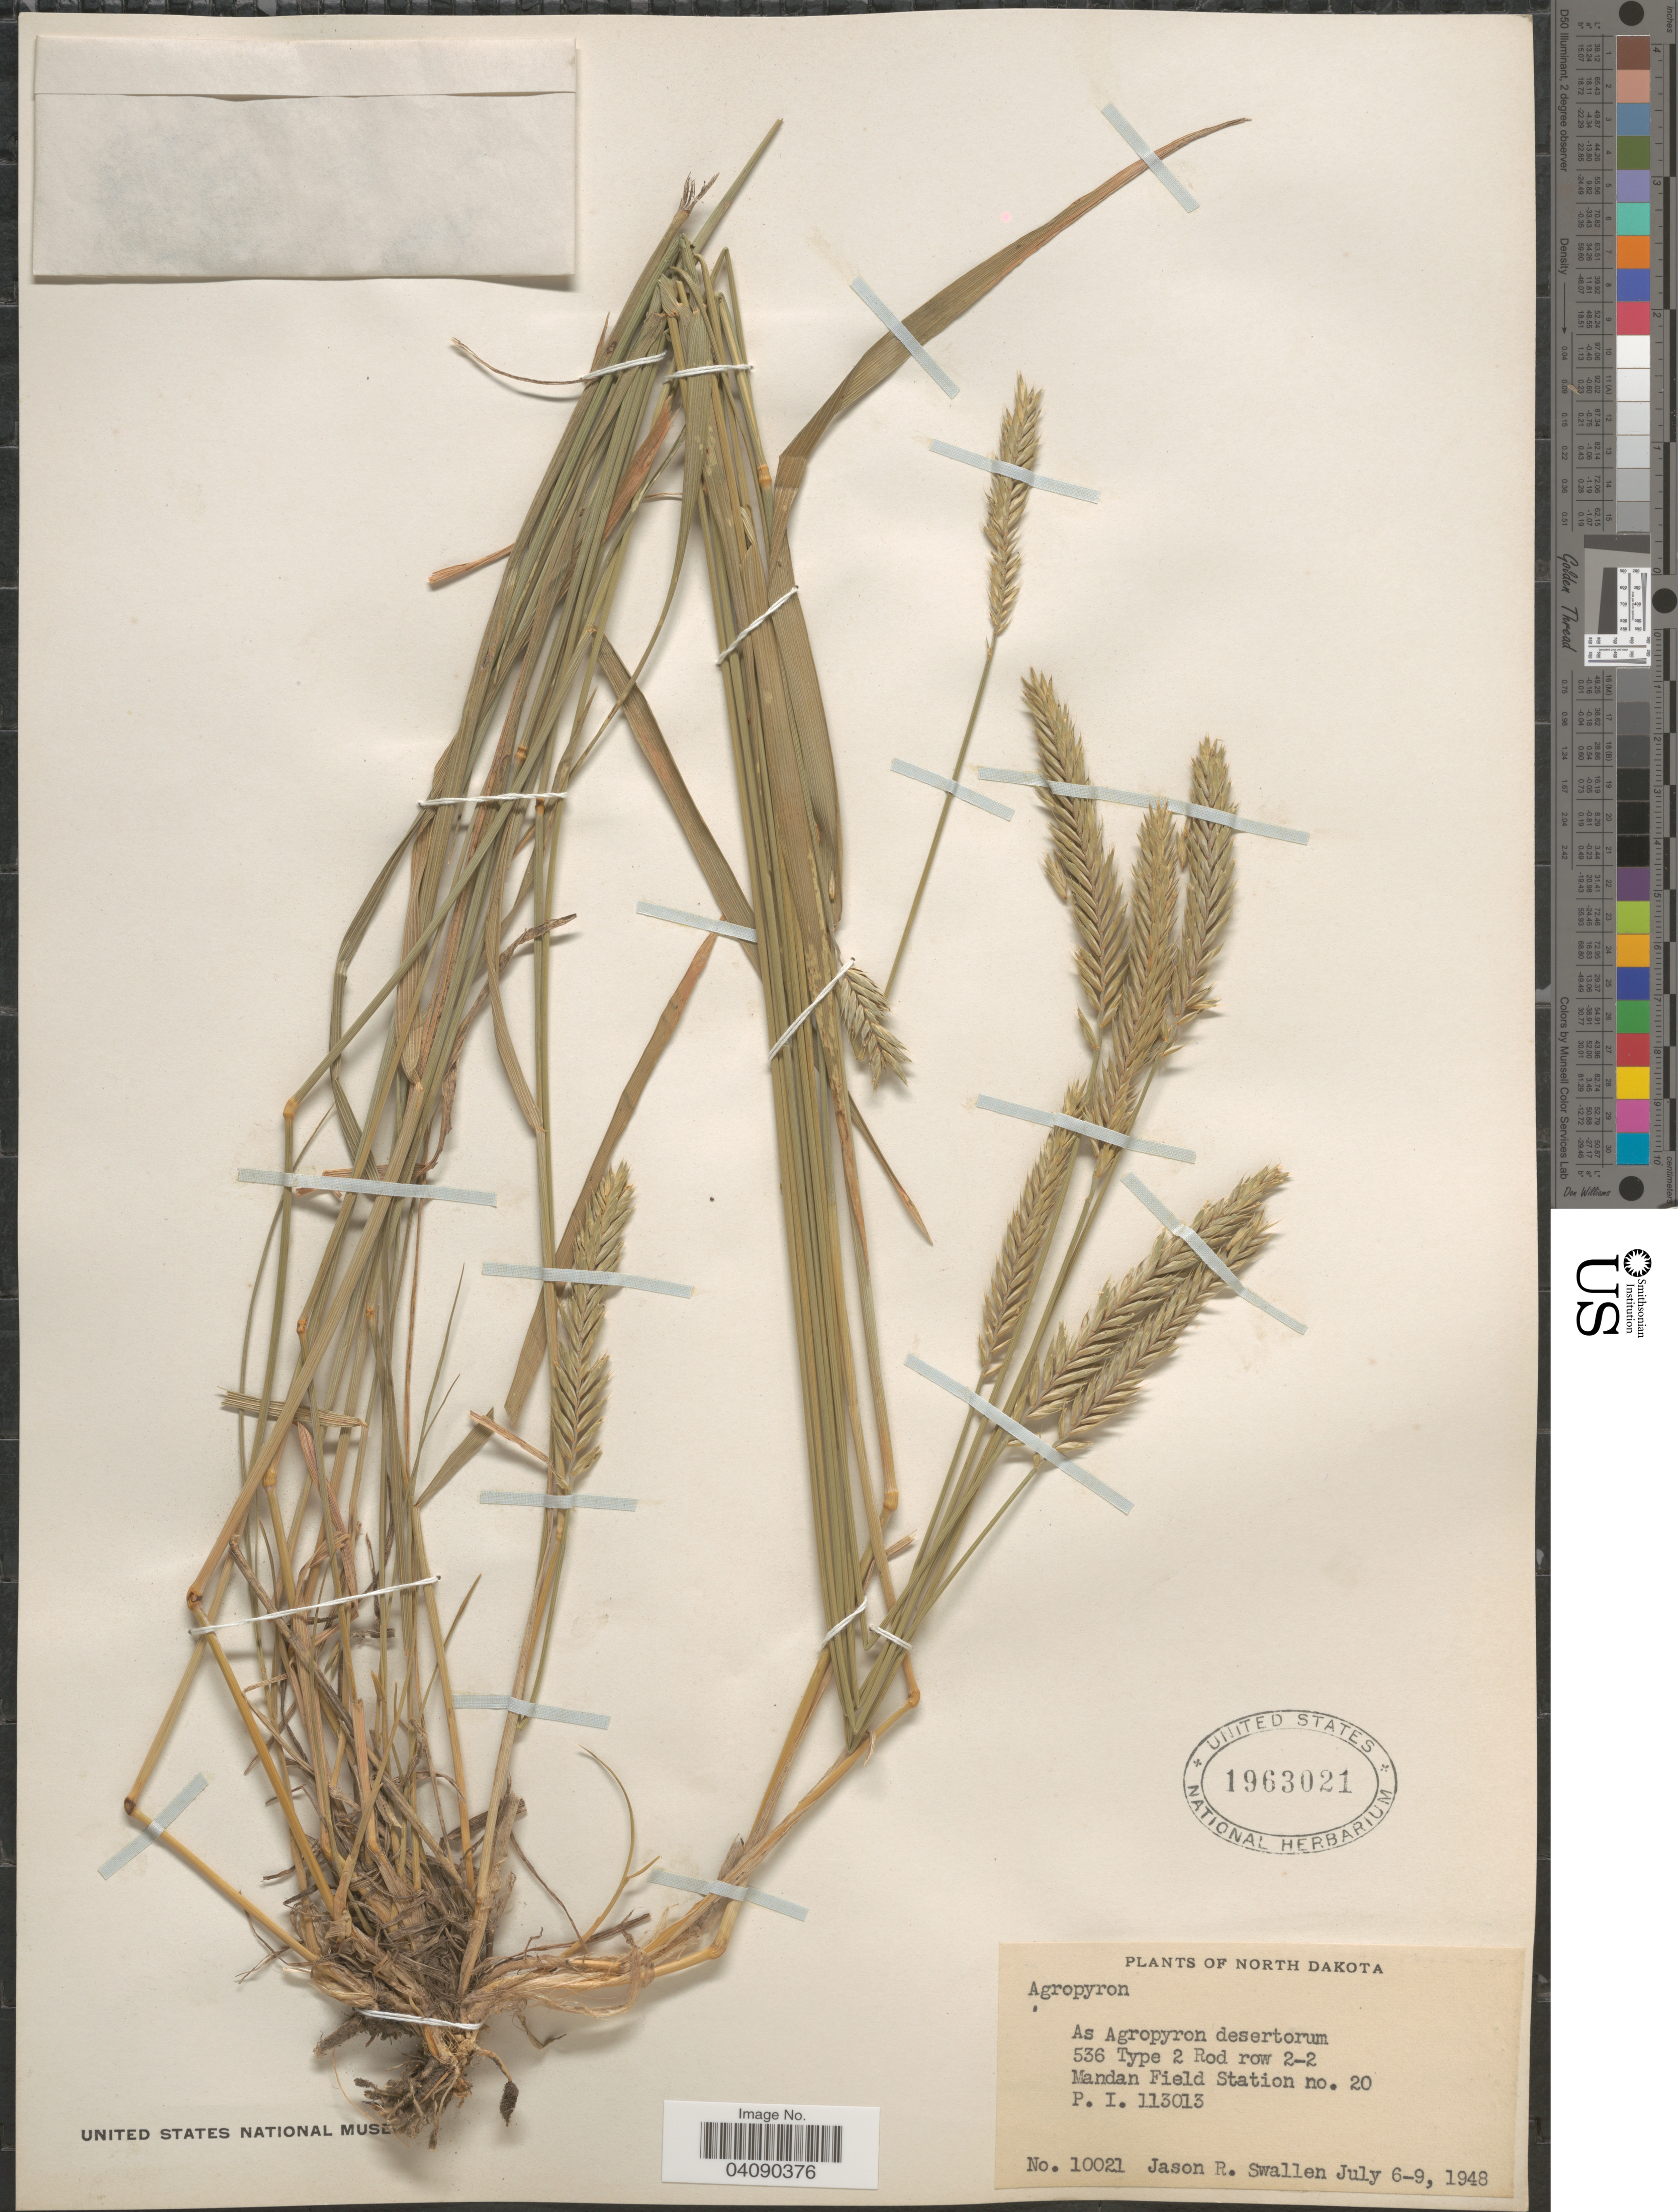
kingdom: Plantae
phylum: Tracheophyta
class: Liliopsida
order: Poales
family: Poaceae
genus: Agropyron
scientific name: Agropyron desertorum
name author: (Fisch. ex Link) Schult.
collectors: J. R. Swallen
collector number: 10021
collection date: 1948-07-06/1948-07-09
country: United States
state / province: North Dakota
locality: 536 Type 2 Rod row 2-2. Mandan Field Station no. 20.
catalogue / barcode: US 1963021